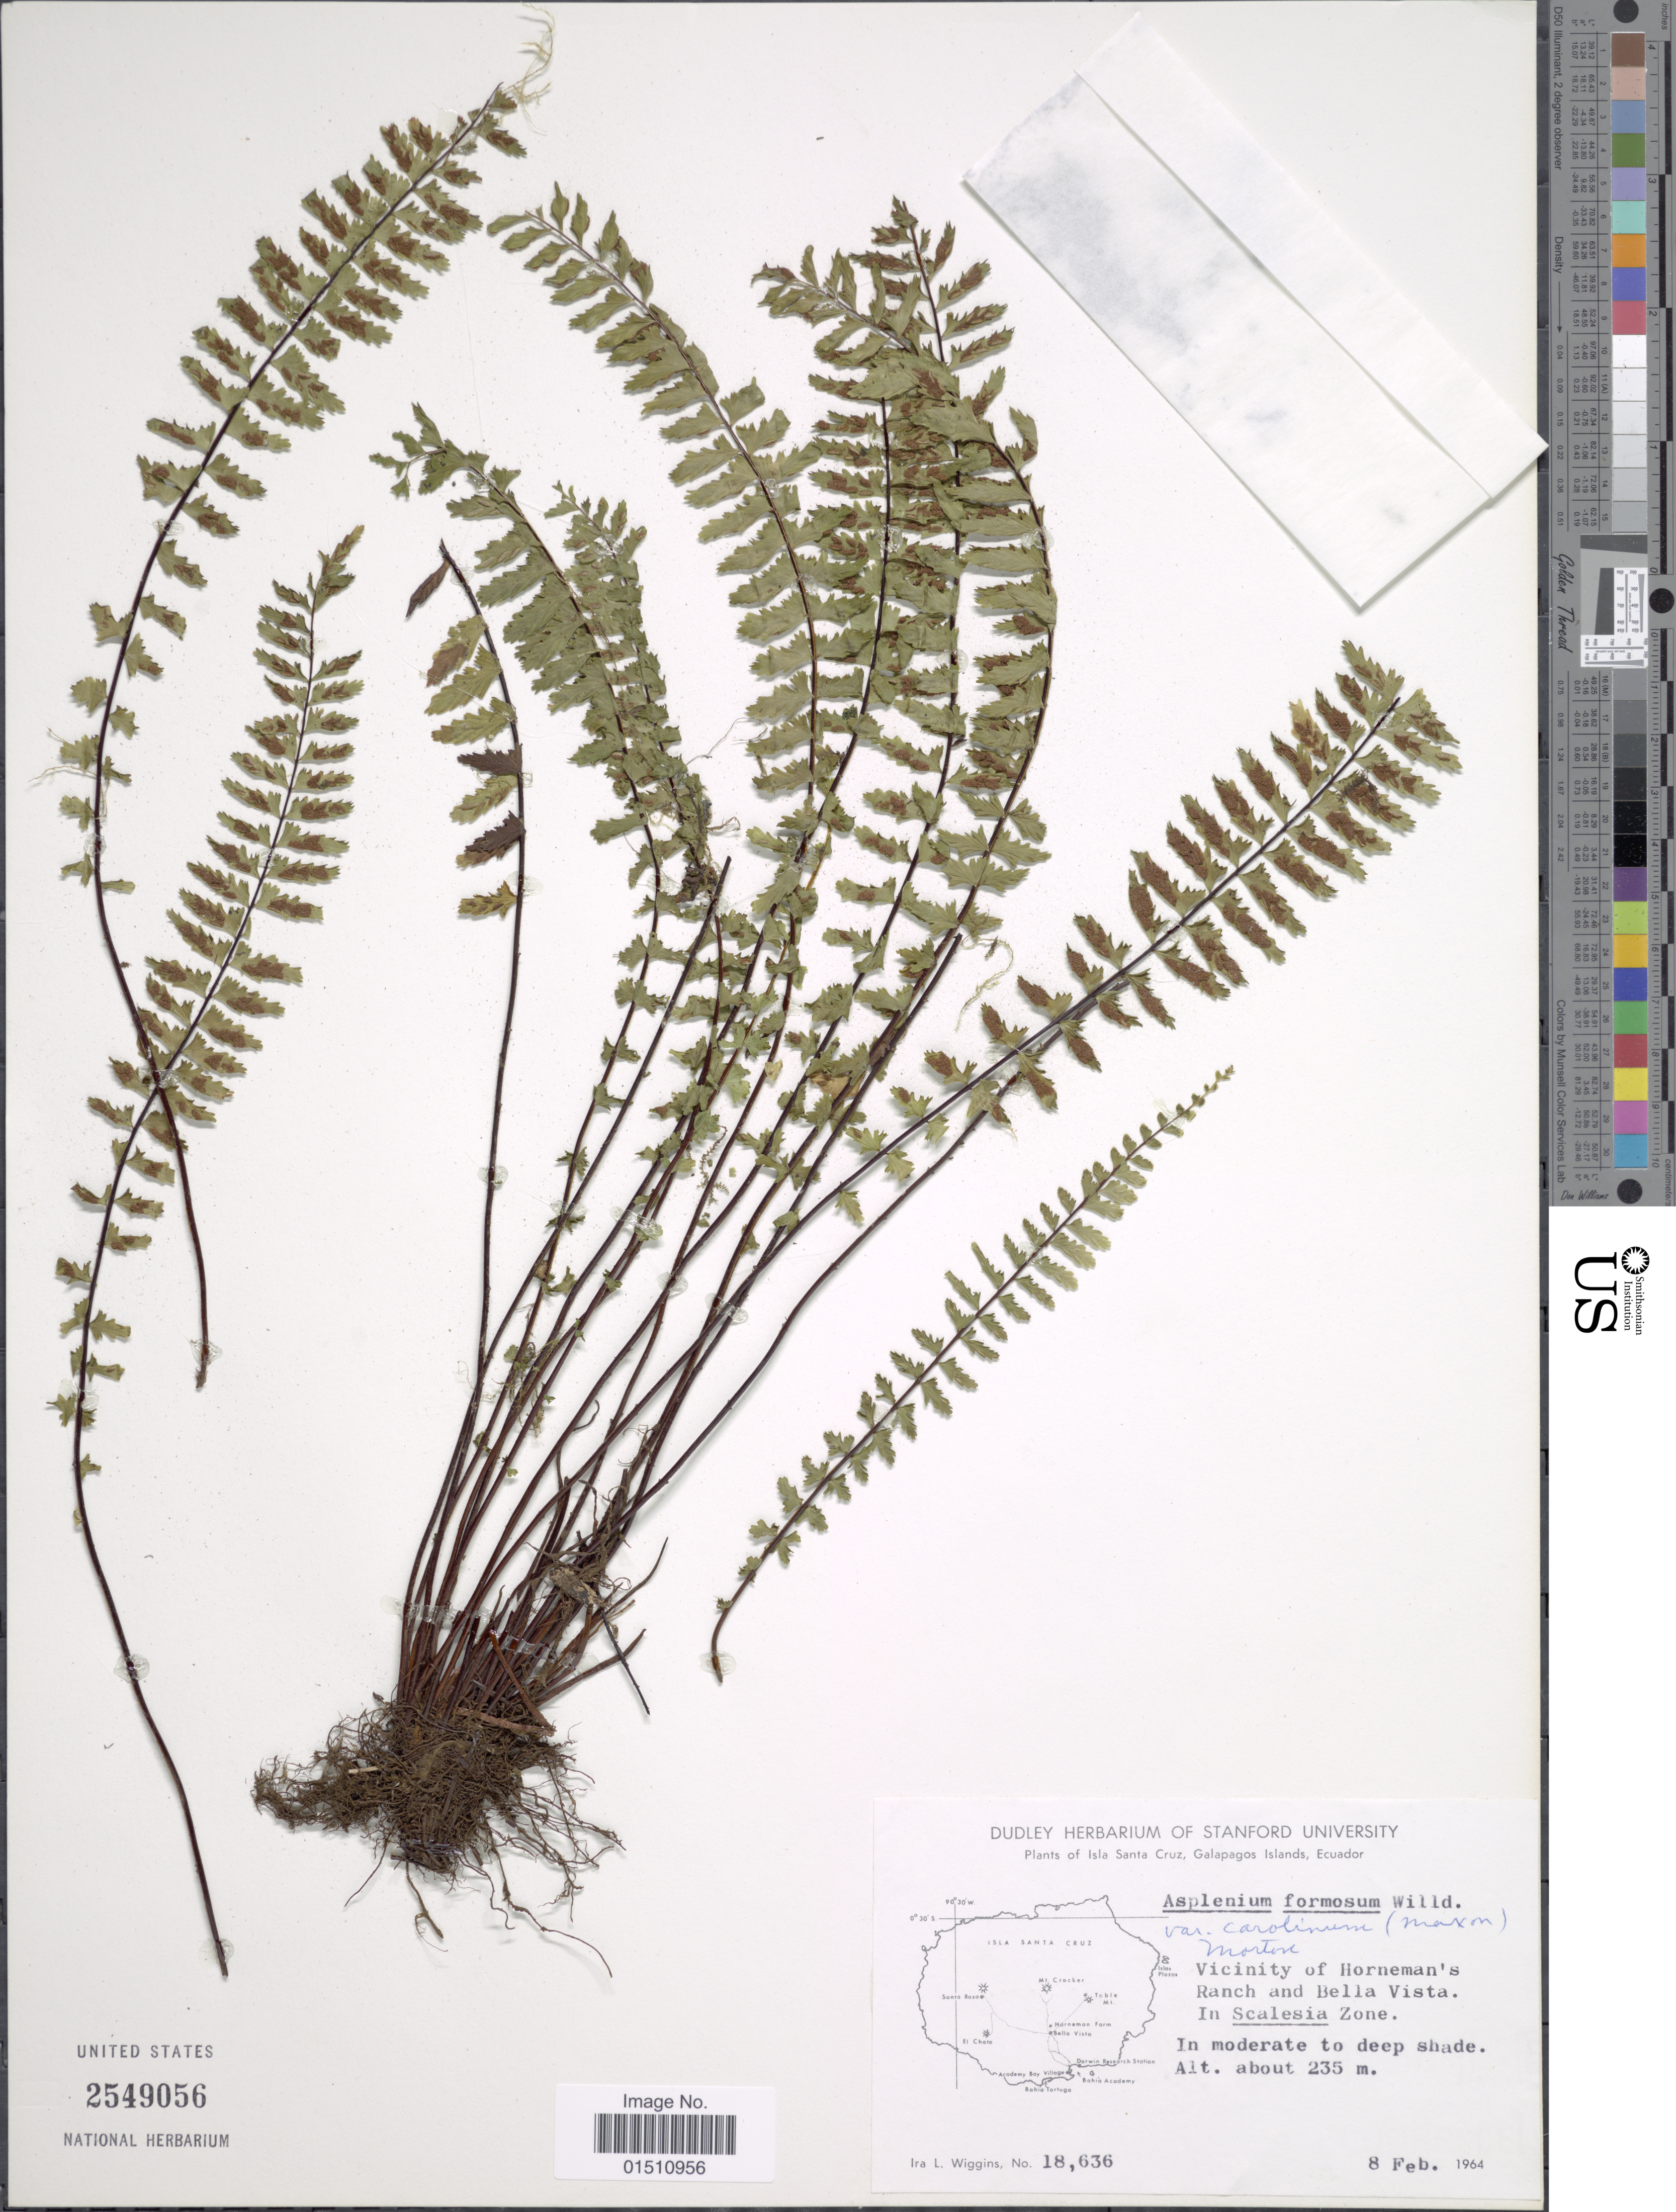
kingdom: Plantae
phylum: Tracheophyta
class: Polypodiopsida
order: Polypodiales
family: Aspleniaceae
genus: Asplenium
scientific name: Asplenium formosum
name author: Willd.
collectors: I. L. Wiggins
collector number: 18636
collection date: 1964-02-08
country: Ecuador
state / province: Colón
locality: Isla Santa Cruz, Galapagos Islands, Ecuador, Vicinity of Horneman's Ranch and Bella Vista. In Scalesia Zone.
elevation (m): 235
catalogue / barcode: US 2549056